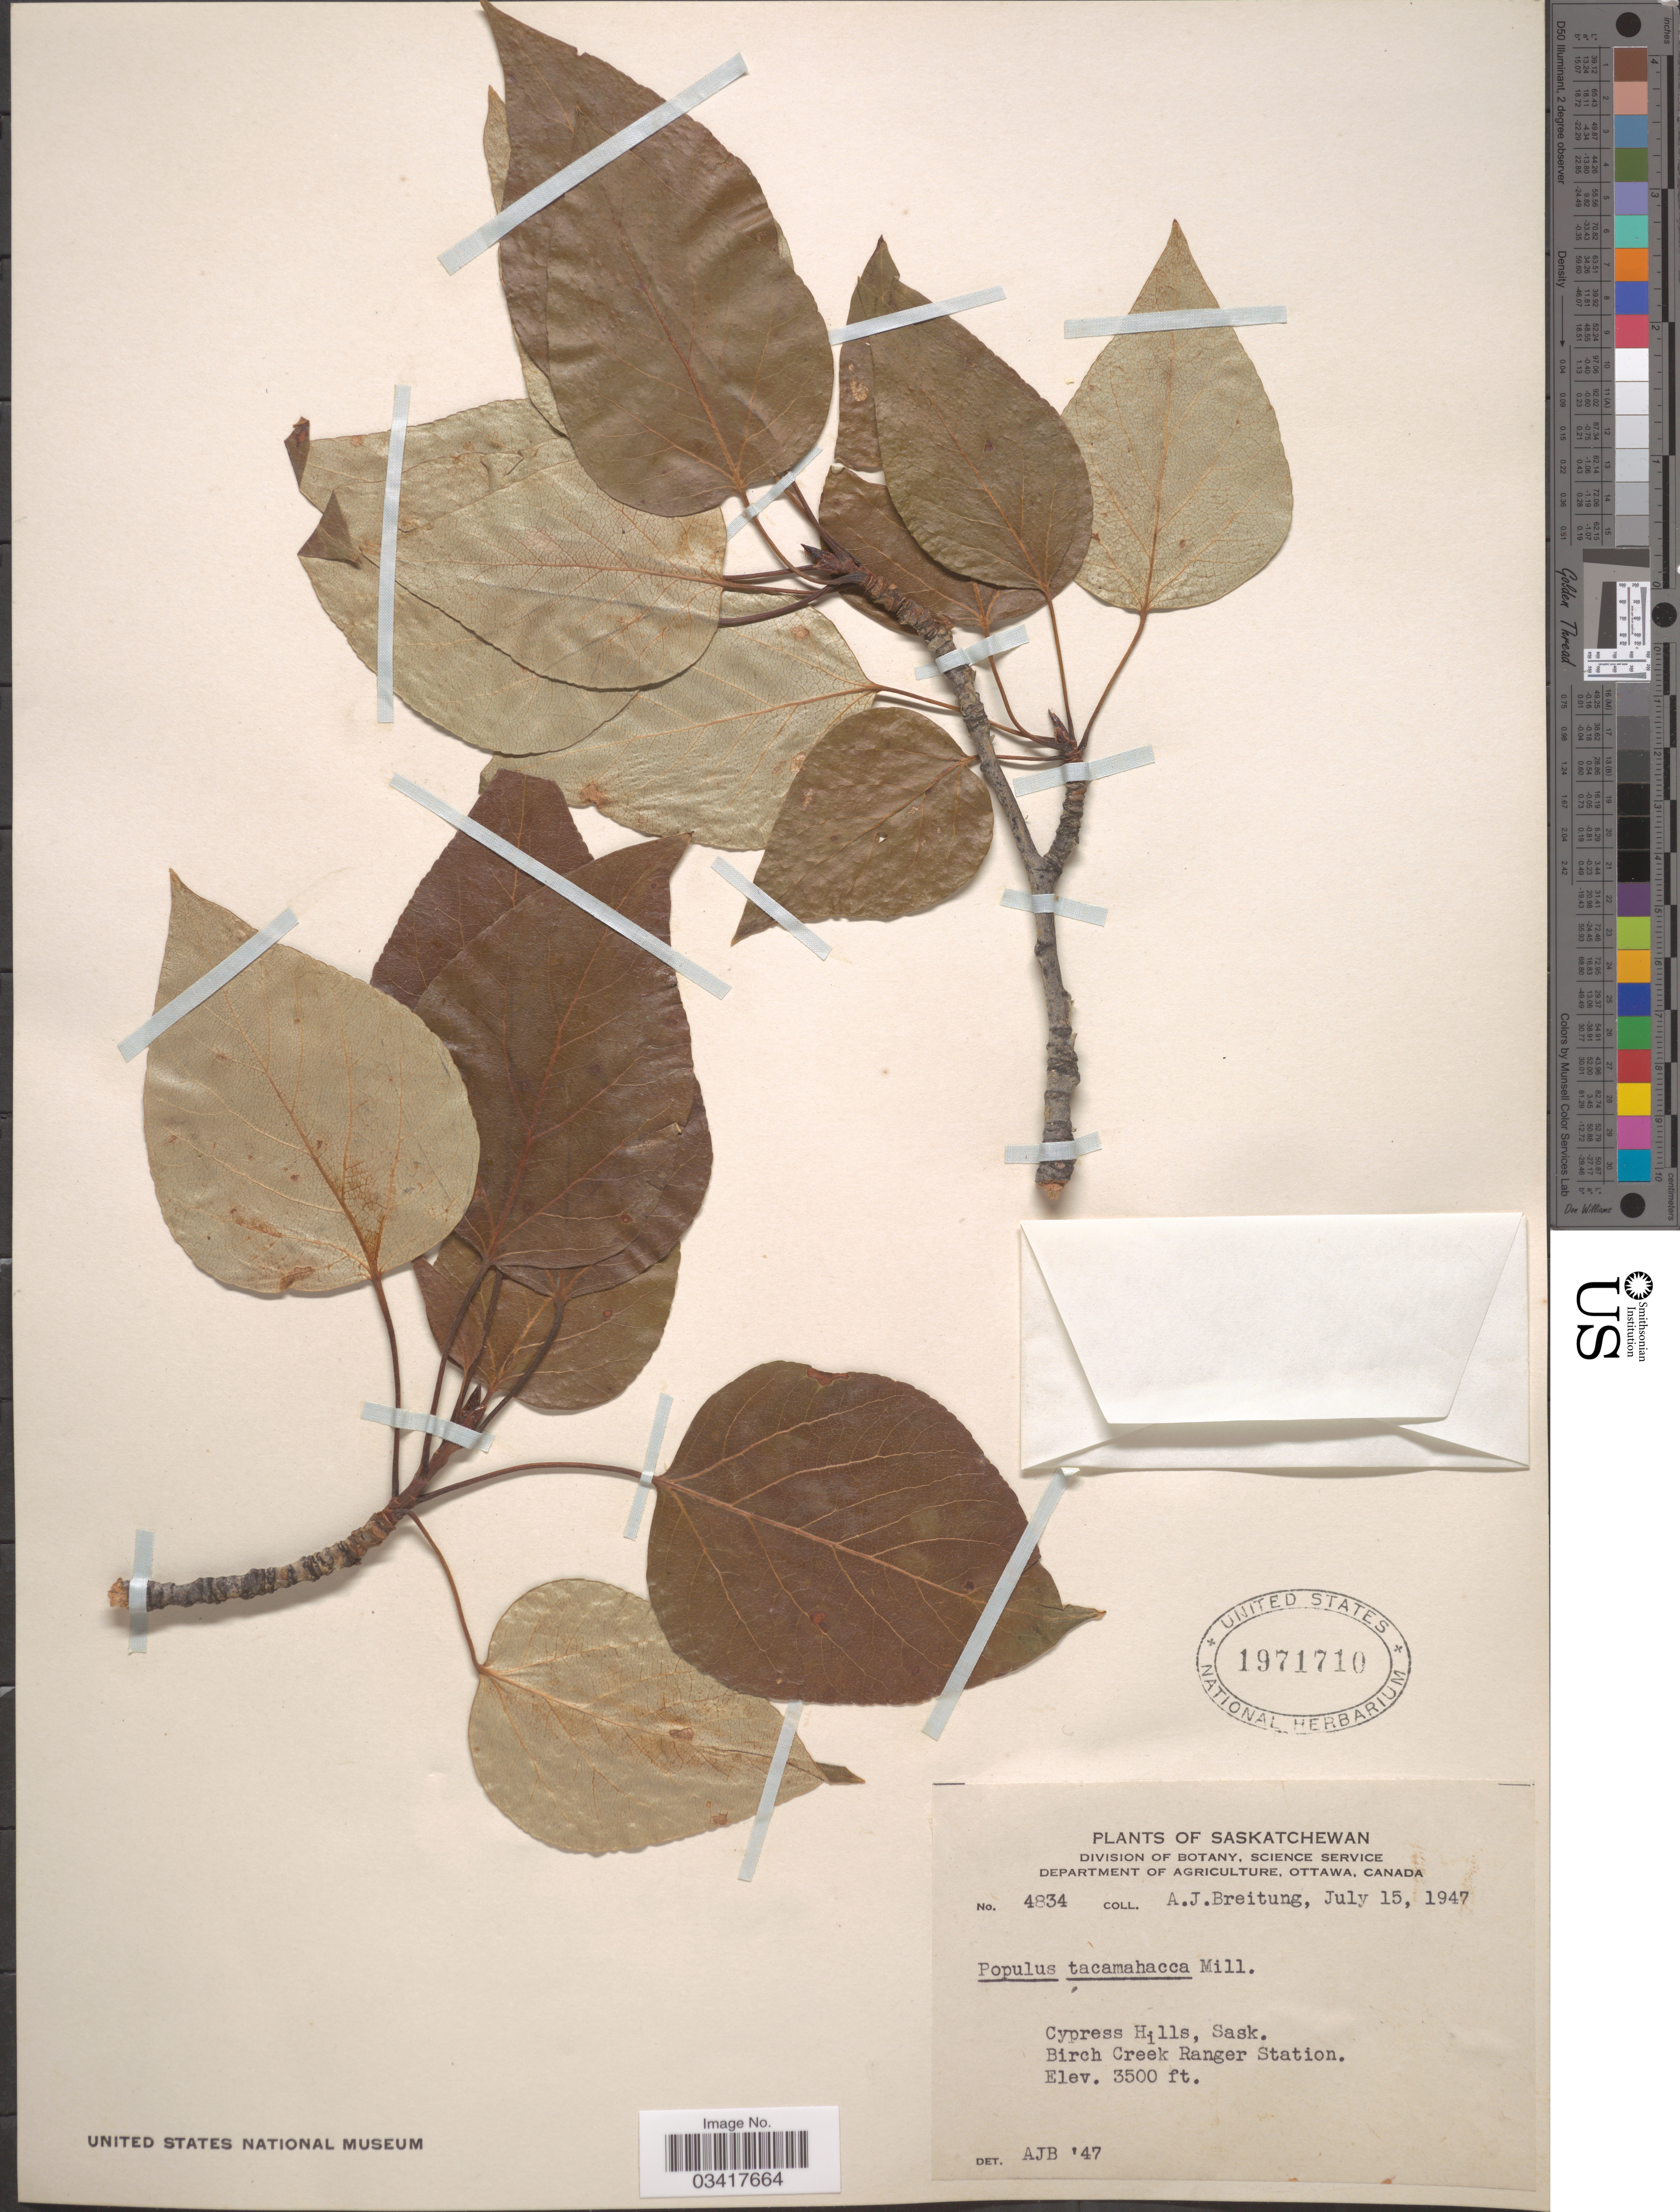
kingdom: Plantae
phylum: Tracheophyta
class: Magnoliopsida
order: Malpighiales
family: Salicaceae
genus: Populus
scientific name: Populus balsamifera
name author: L.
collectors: A. Breitung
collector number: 4834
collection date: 1947-07-15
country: Canada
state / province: Saskatchewan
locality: Cypress Hills, Sask. Birch Creek Ranger Station.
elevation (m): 1067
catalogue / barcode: US 1971710